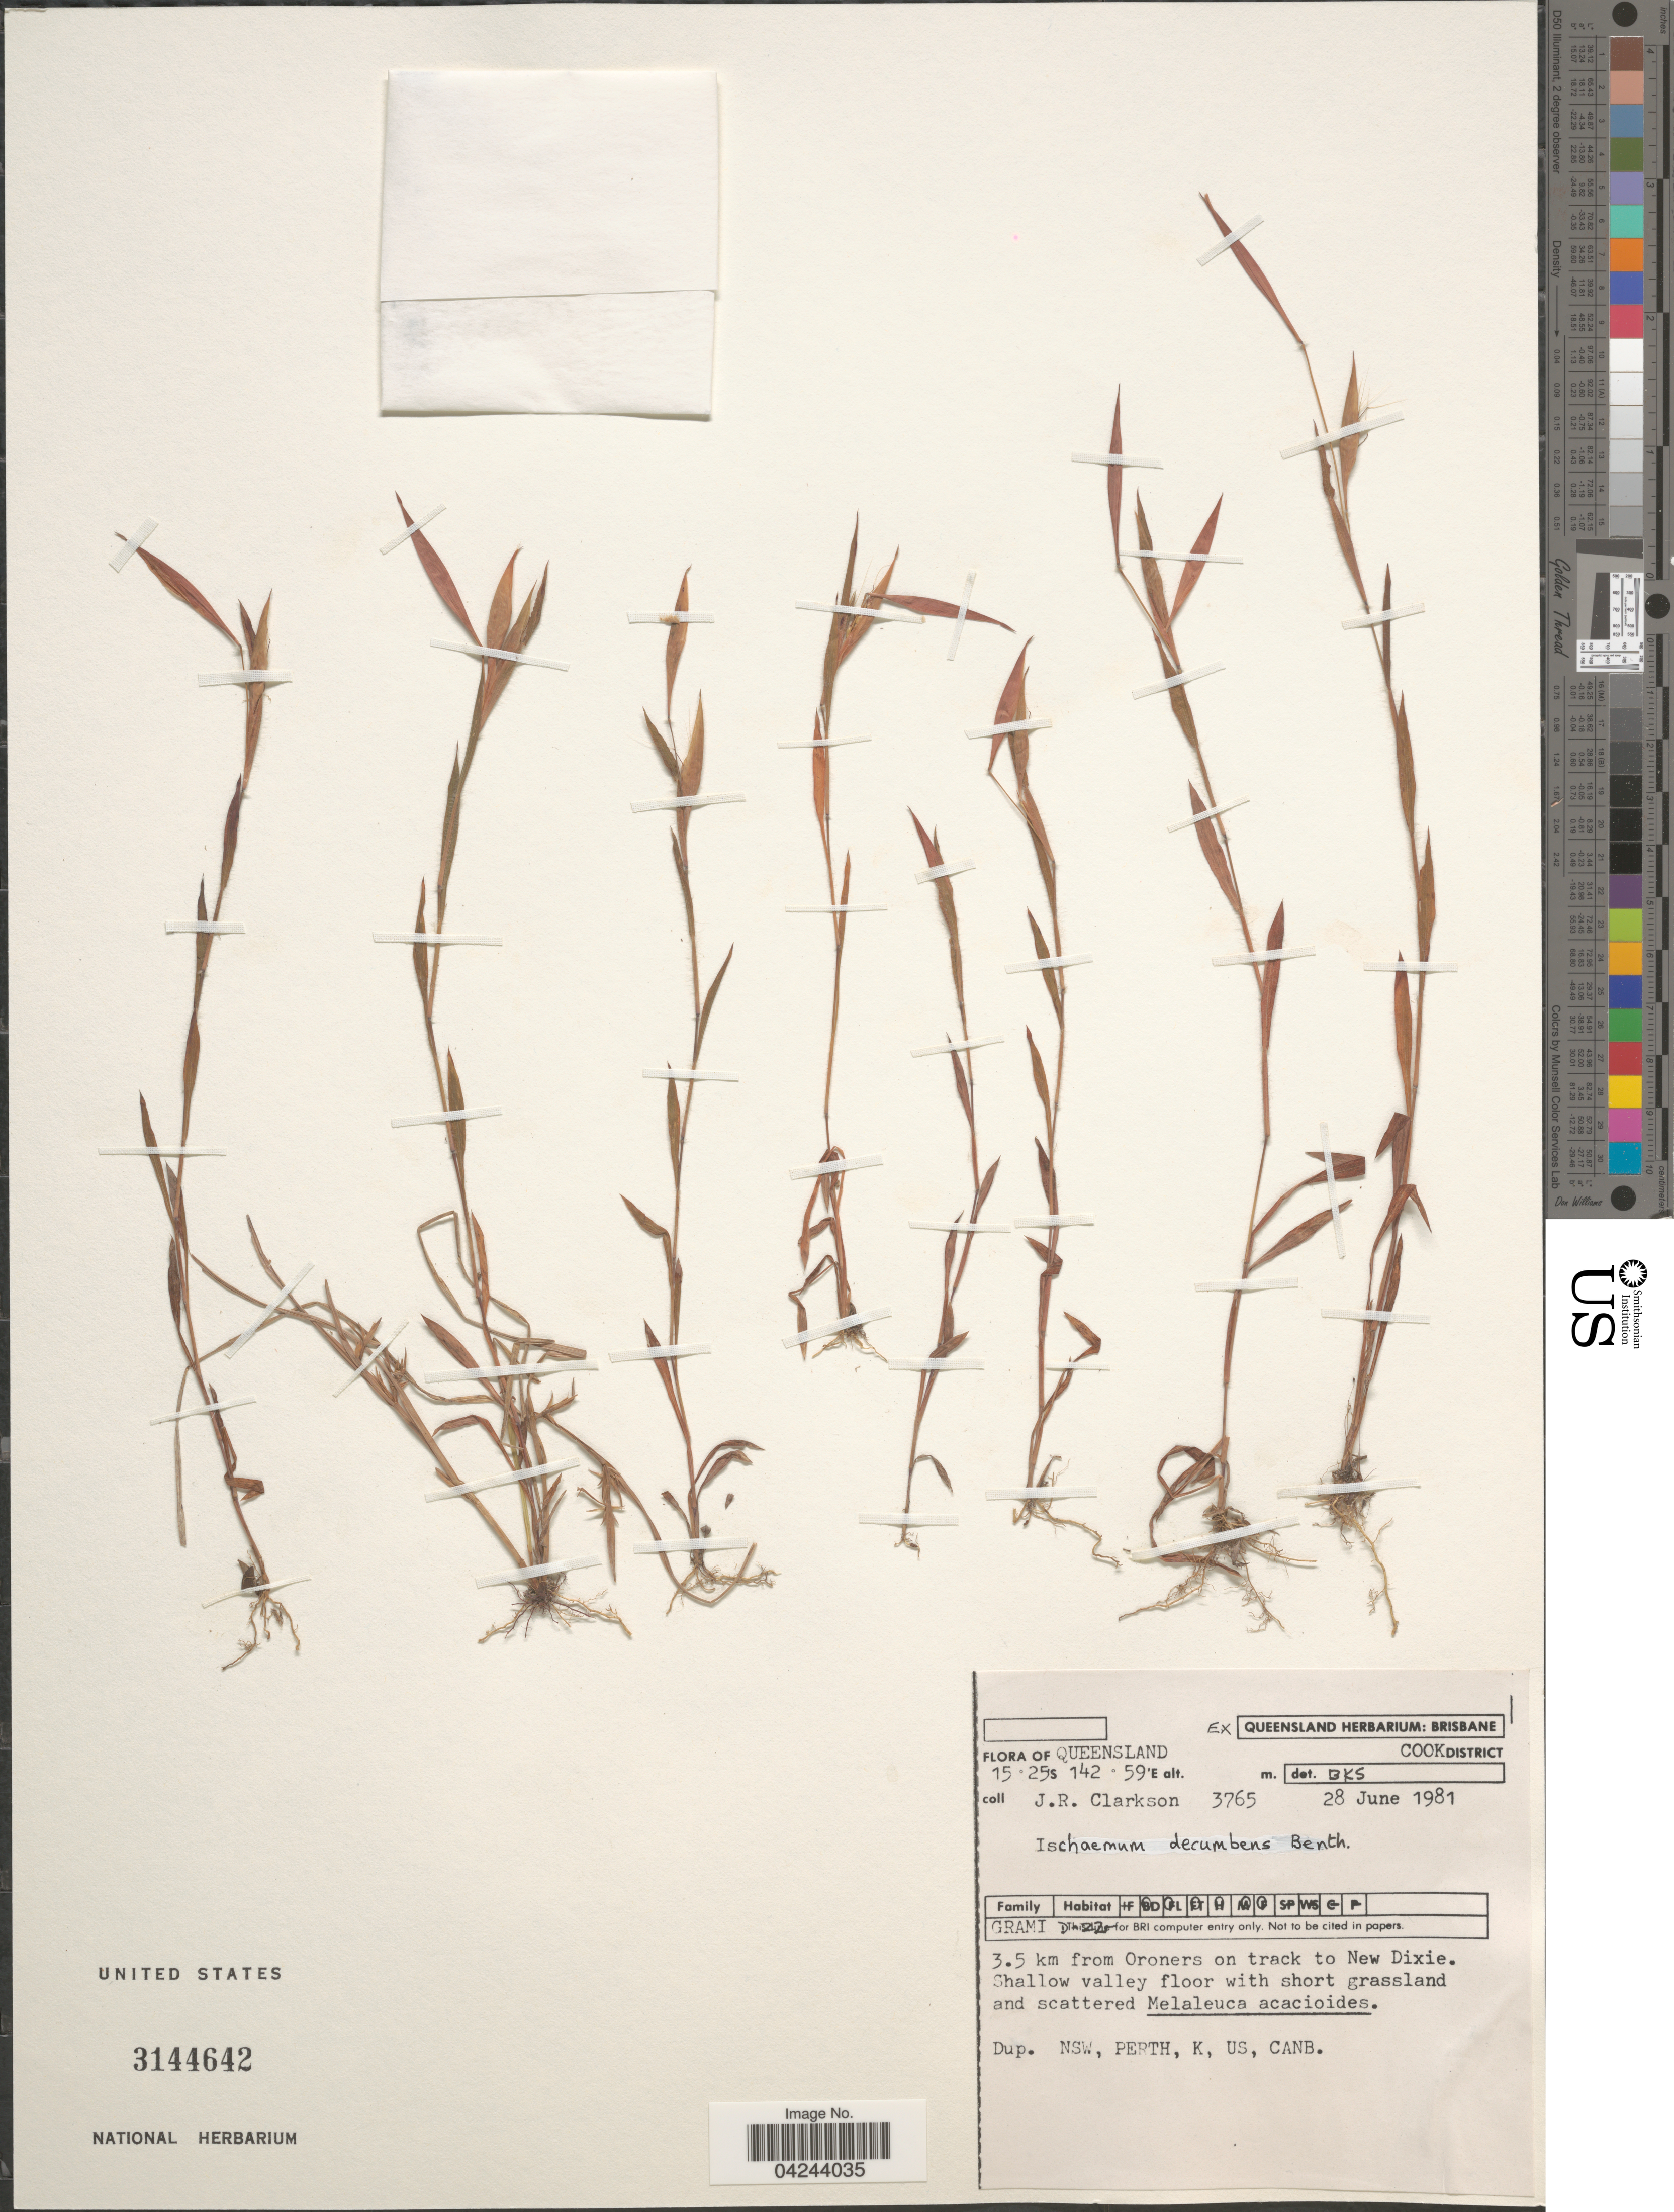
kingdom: Plantae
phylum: Tracheophyta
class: Liliopsida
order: Poales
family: Poaceae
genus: Ischaemum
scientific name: Ischaemum decumbens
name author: Benth.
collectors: J. Clarkson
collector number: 3765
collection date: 1981-06-28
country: Australia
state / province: Queensland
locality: CookDistrict. 3.5 km from Oroners on track to New Dixie.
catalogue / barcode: US 3144642